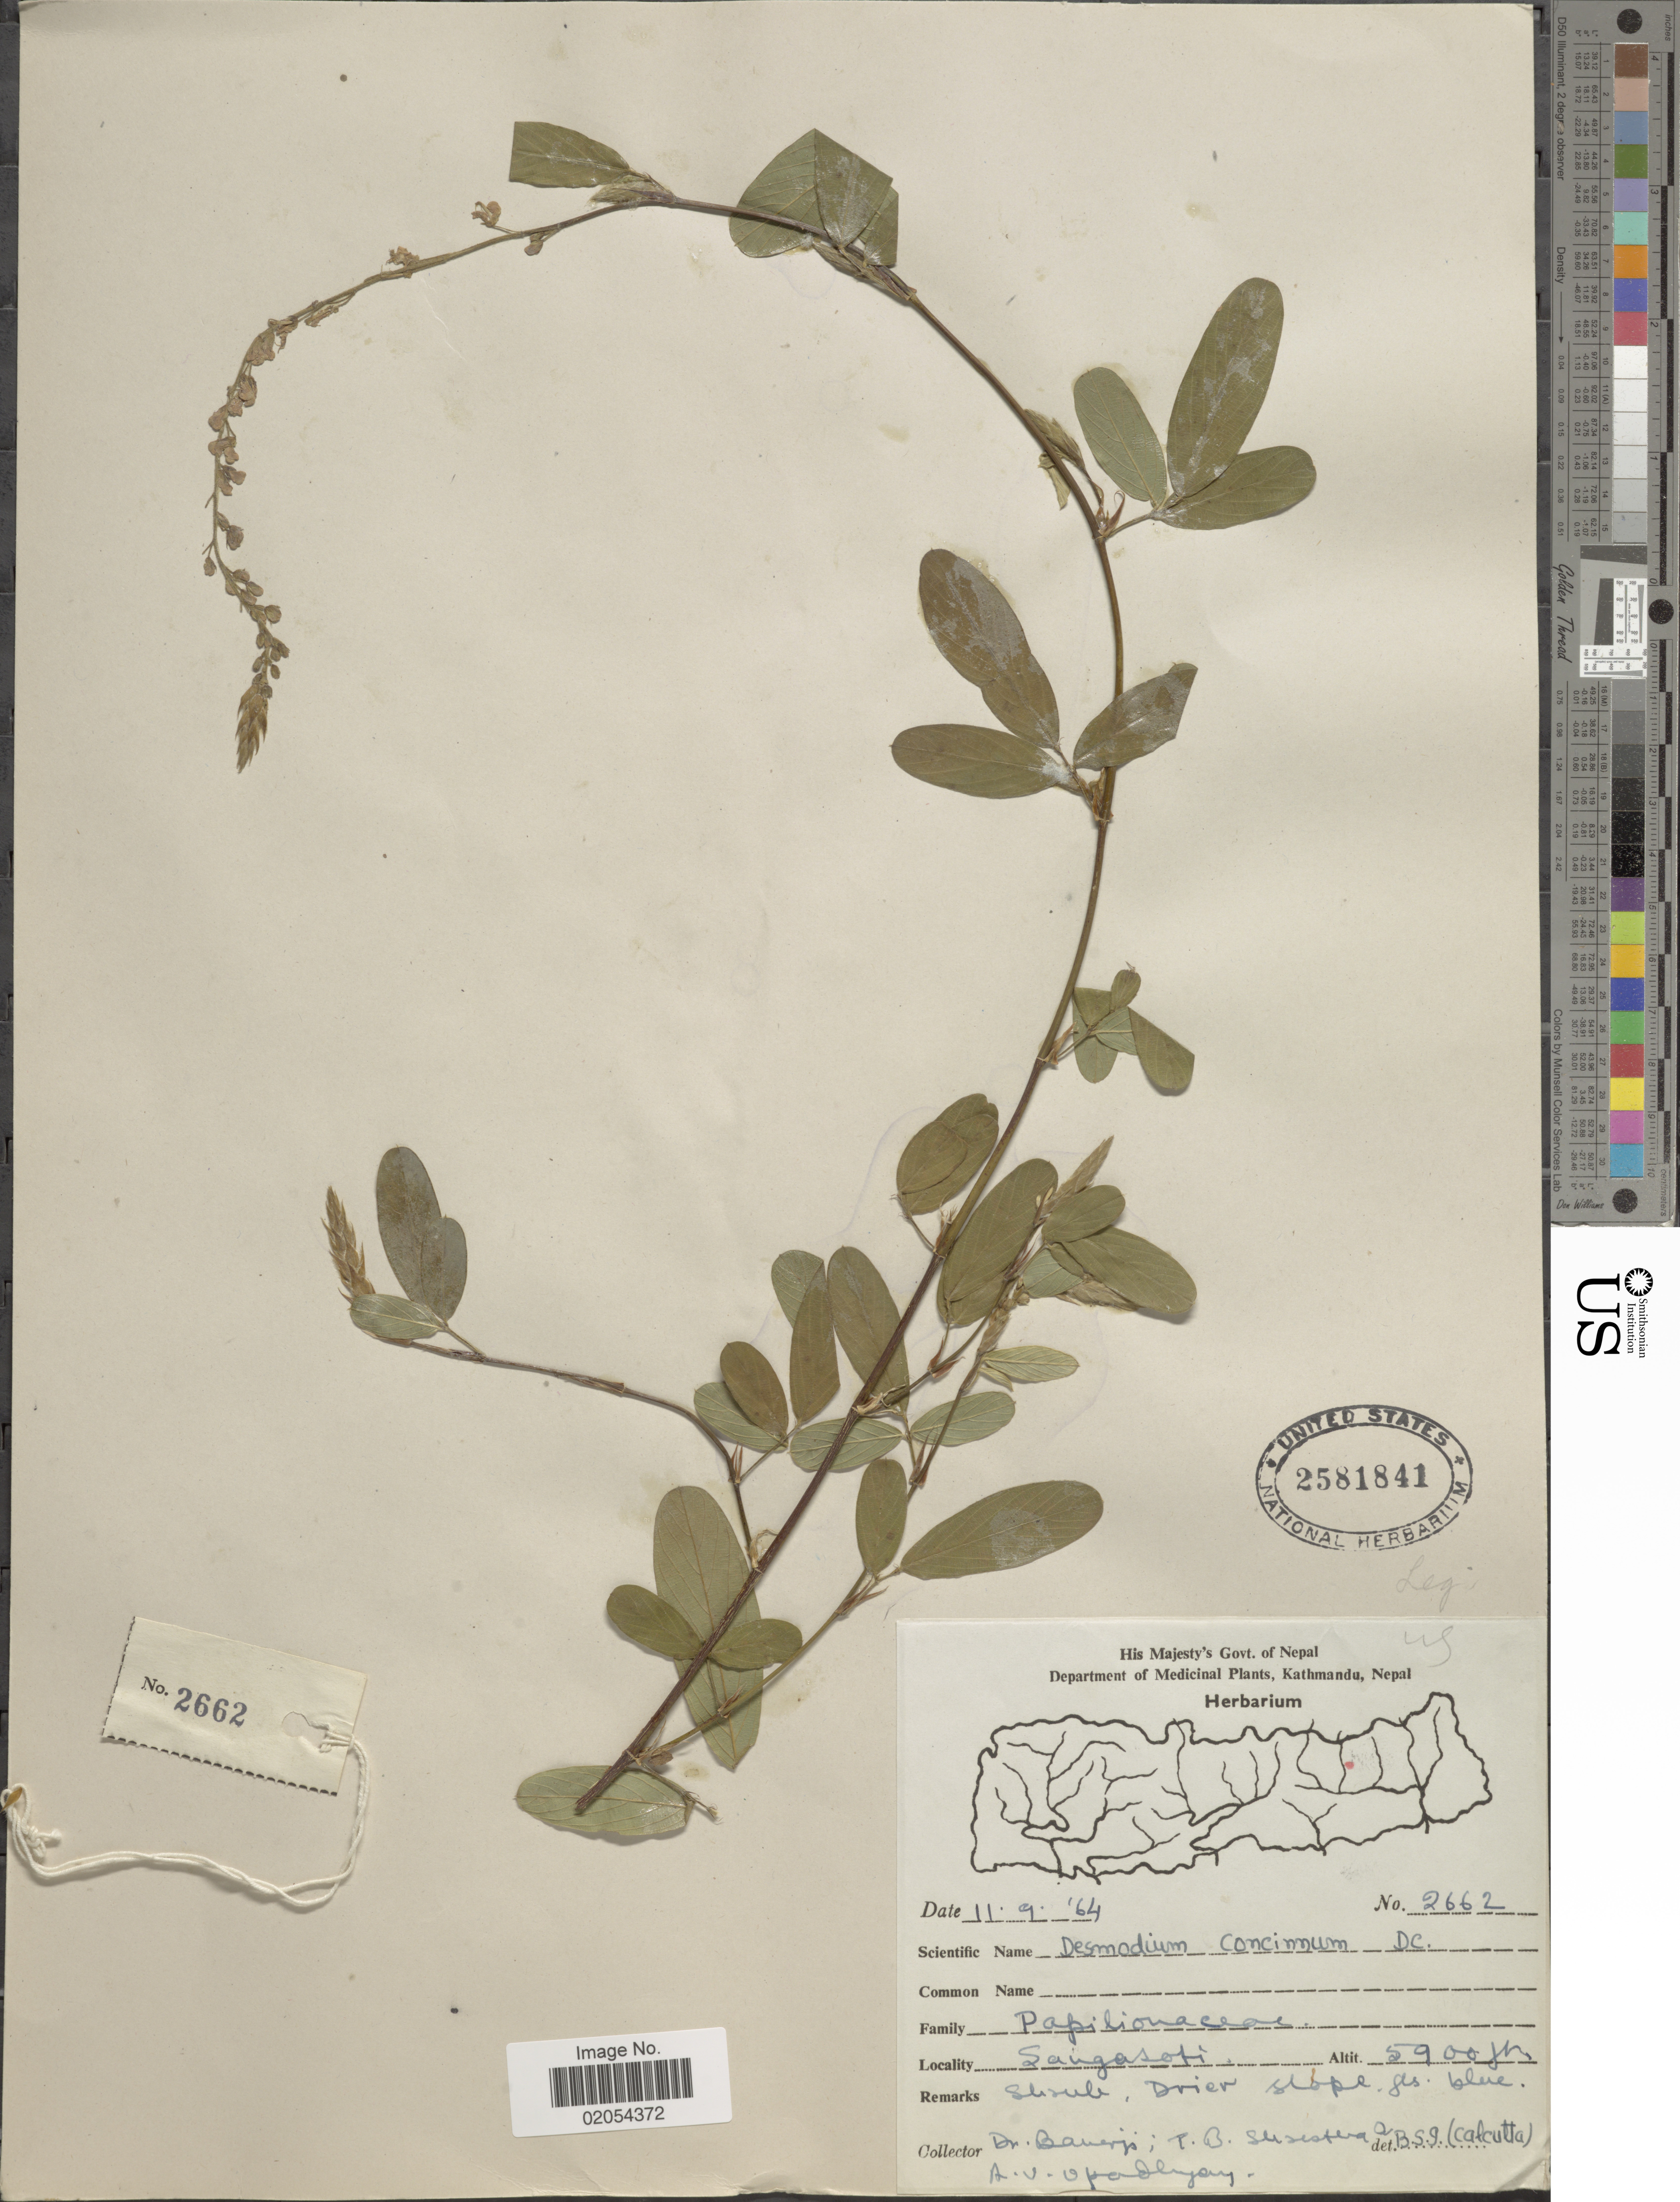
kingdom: Plantae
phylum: Tracheophyta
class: Magnoliopsida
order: Fabales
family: Fabaceae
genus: Tateishia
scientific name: Tateishia retusa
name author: (D. Don) H. Ohashi & K. Ohashi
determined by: Strong, Mark T., (BOT), Smithsonian Institution - National Museum of Natural History (UNITED STATES)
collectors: -. Banerji, T. B. Shrestha & A. V. Upadhyay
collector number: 2662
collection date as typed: Transcribed d/m/y: 11/9/64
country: Nepal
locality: Sangasati [interpreted]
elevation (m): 1798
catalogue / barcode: US 2581841